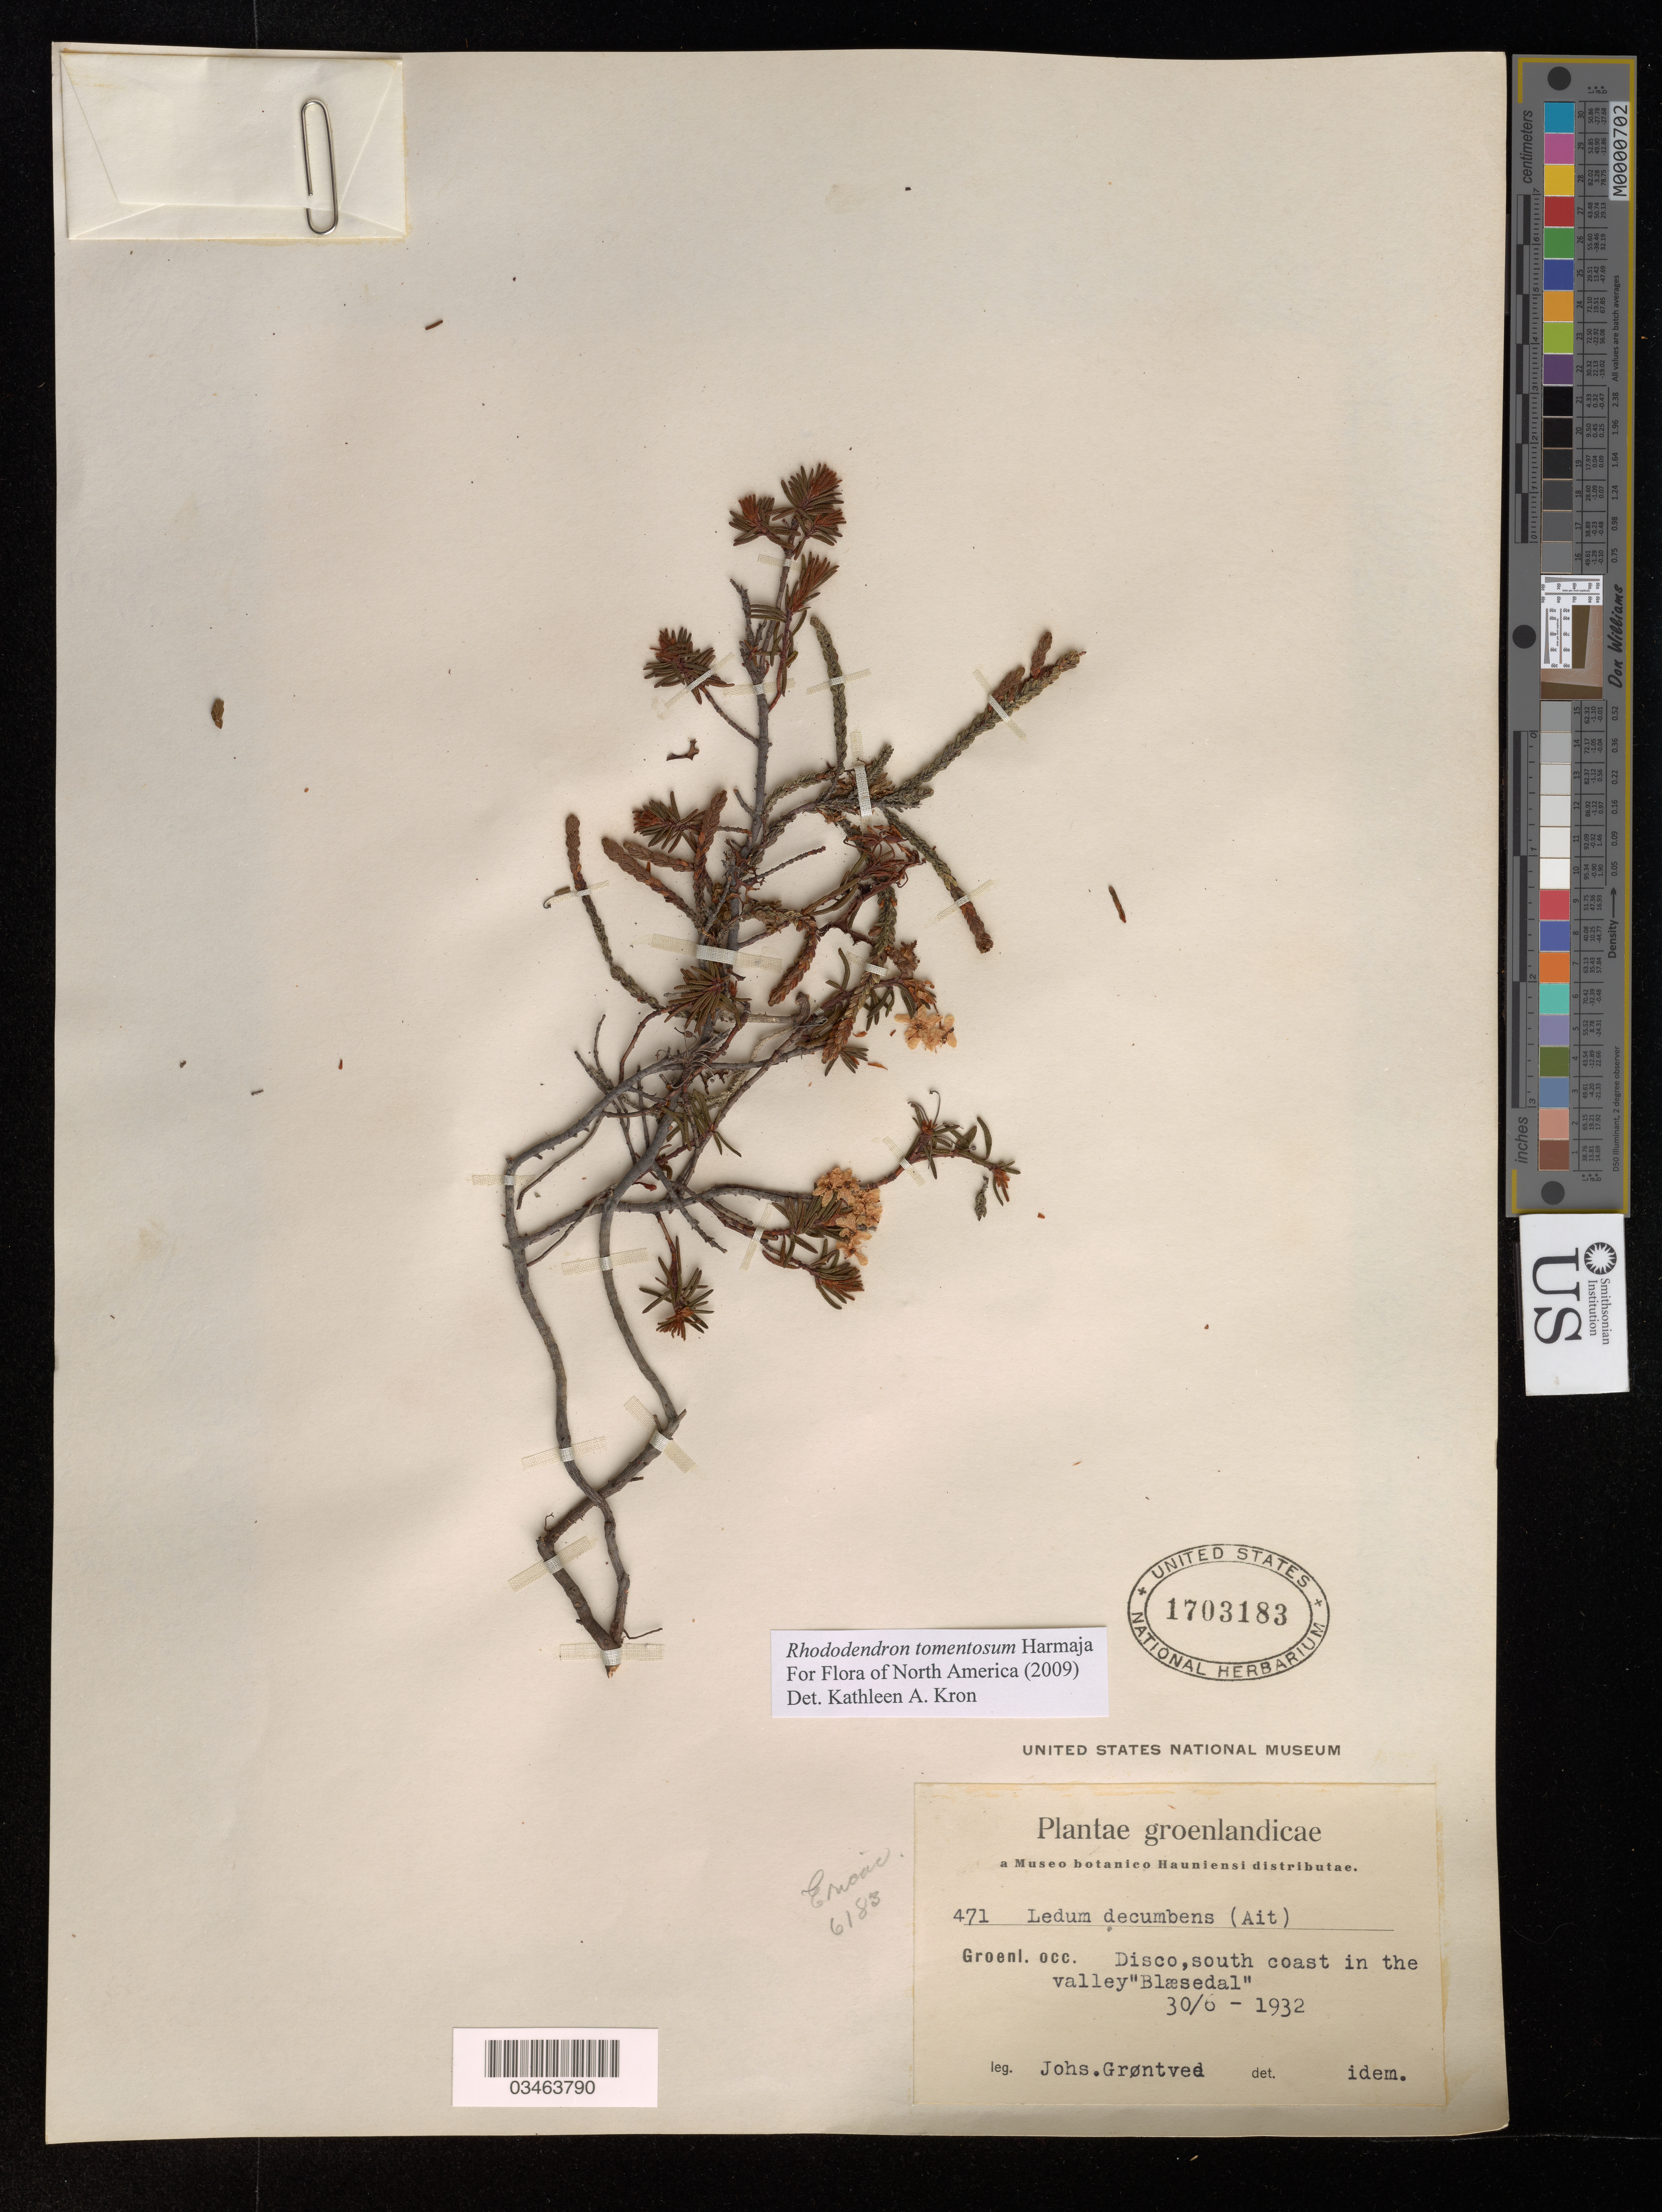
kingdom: Plantae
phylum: Tracheophyta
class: Magnoliopsida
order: Ericales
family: Ericaceae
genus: Rhododendron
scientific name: Rhododendron tomentosum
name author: Harmaja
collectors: J. Grøntved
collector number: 471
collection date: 1932-06-30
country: Greenland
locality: Groenl. occ. Disco, south coast in the valley "Blæsedal".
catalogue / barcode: US 1703183